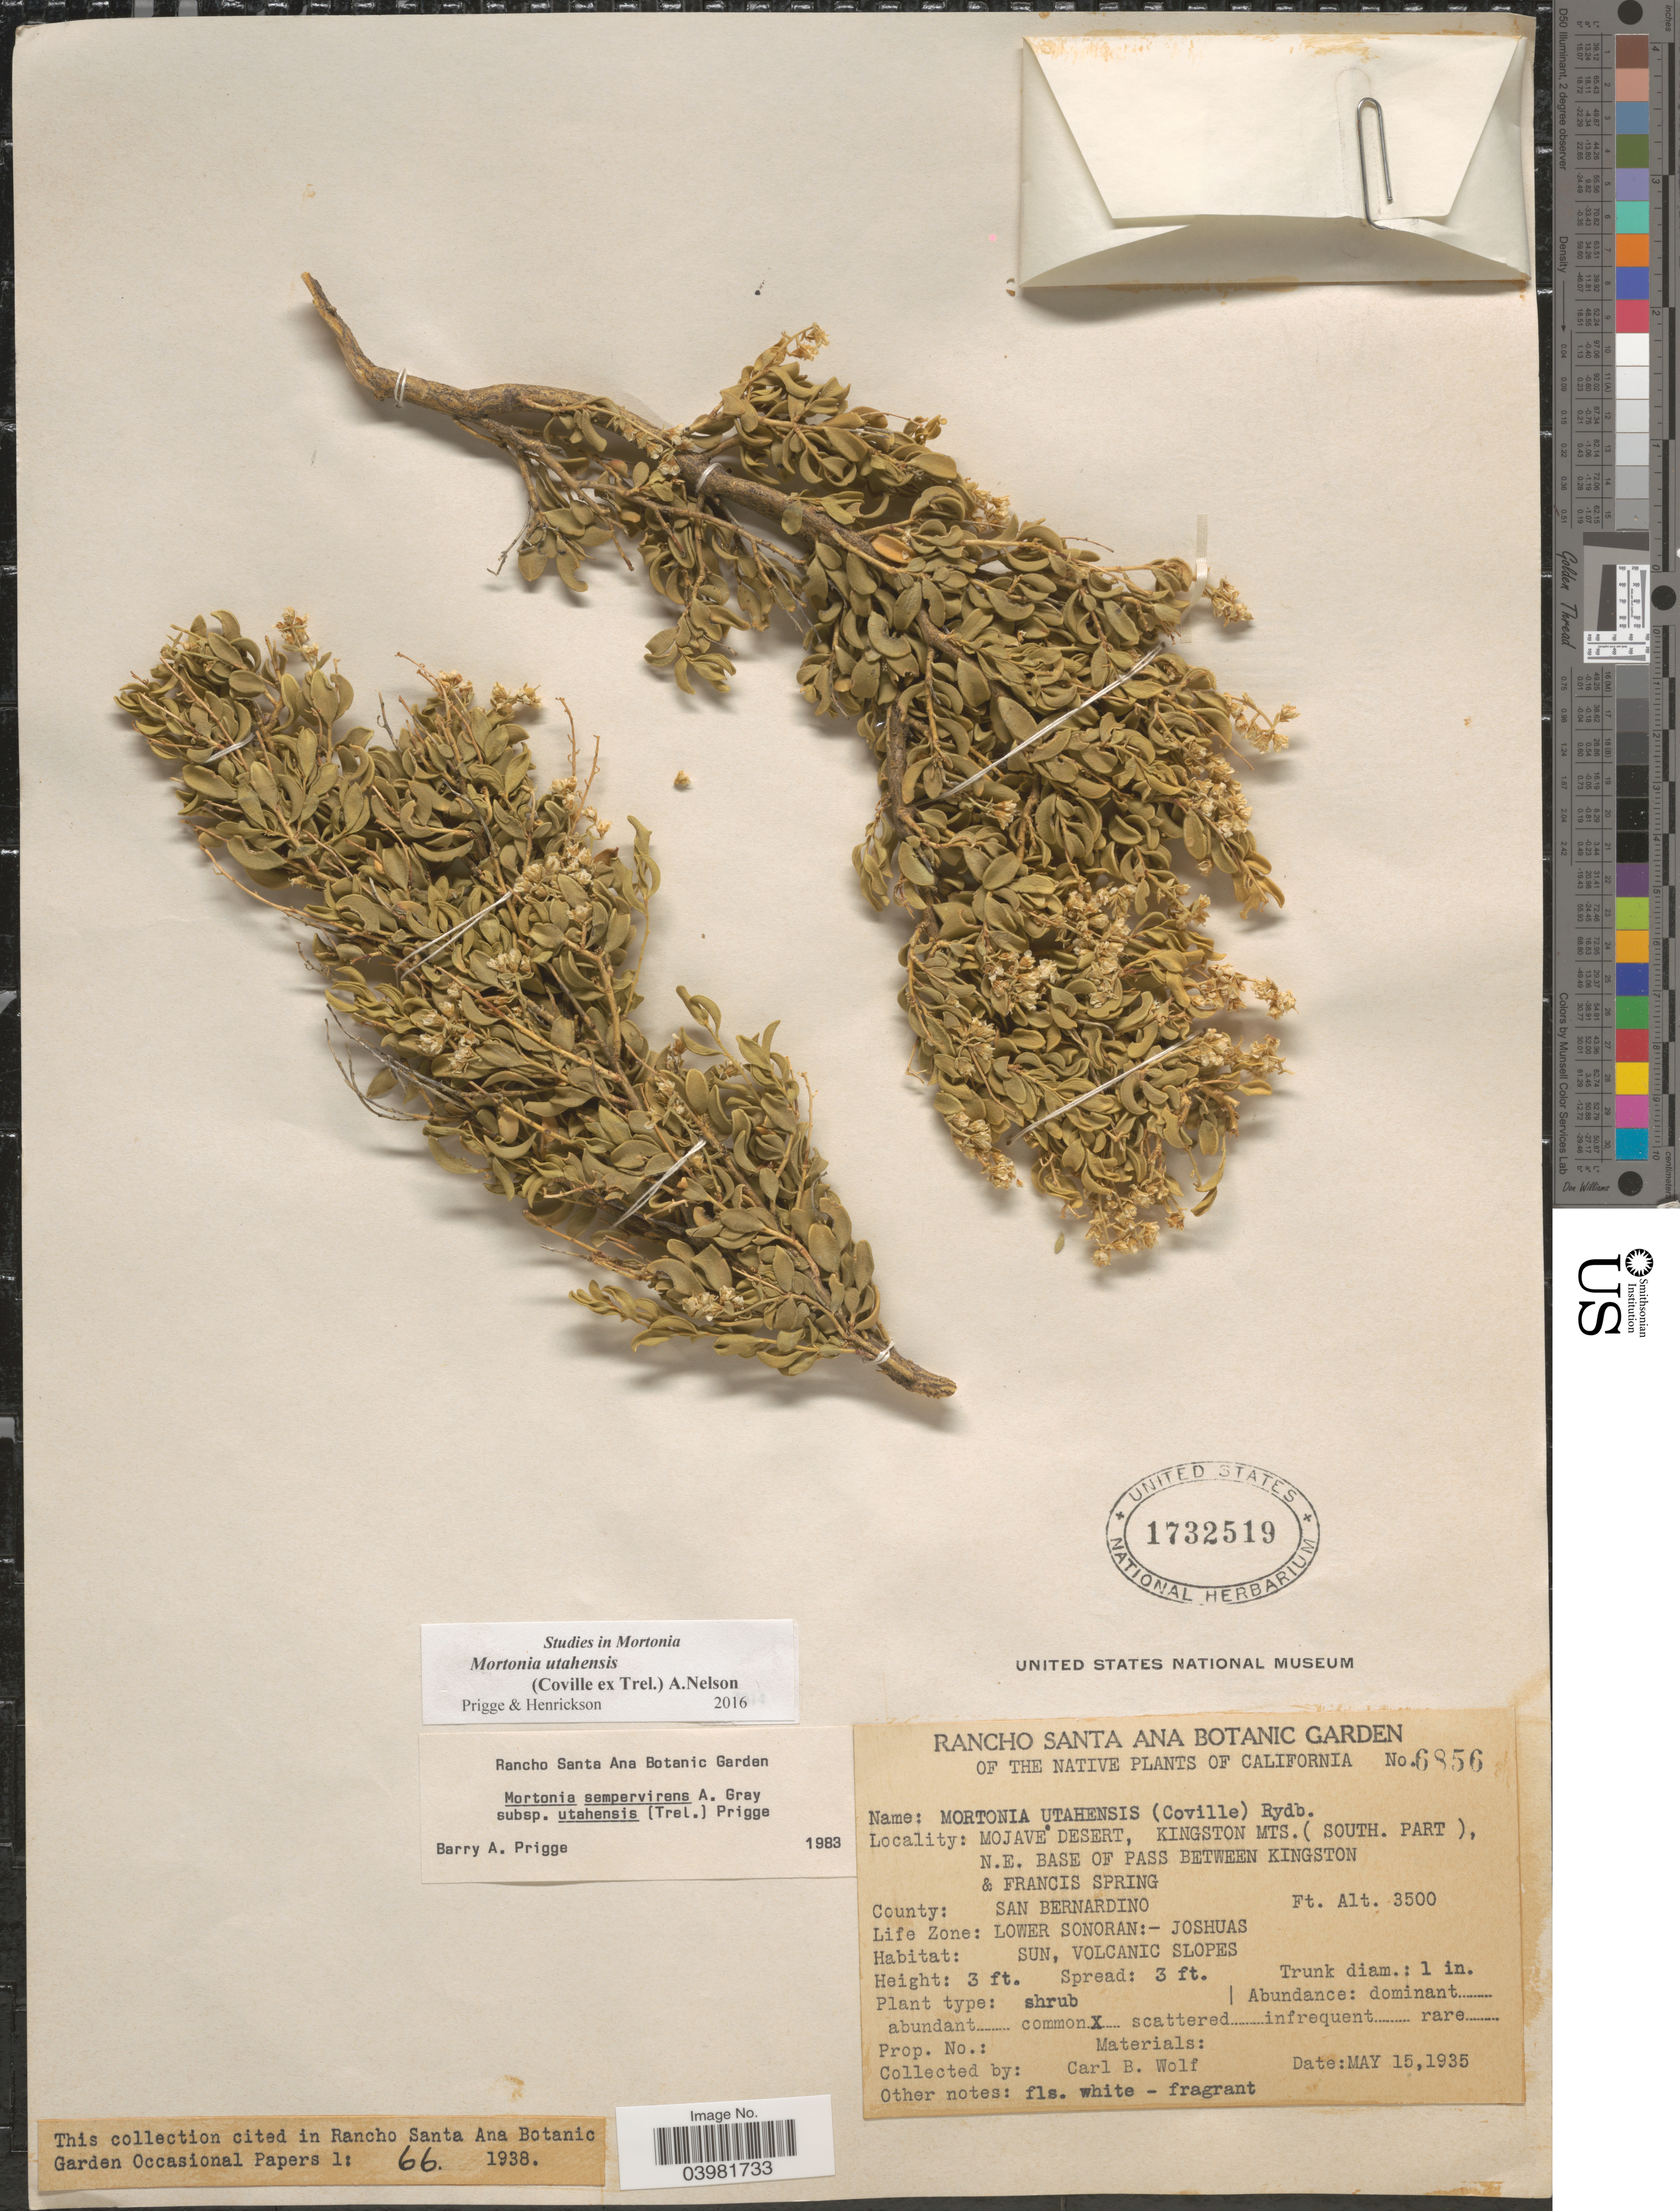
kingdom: Plantae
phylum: Tracheophyta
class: Magnoliopsida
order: Celastrales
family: Celastraceae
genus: Mortonia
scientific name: Mortonia utahensis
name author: (Coville ex Trel.) A. Nelson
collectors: C. B. Wolf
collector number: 6856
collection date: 1936-05-15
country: United States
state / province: California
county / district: San Bernardino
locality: Mojave Desert, Kingston Mts. (South. Part), N.E. Base of Pass between Kingston and Francis Spring. County: San Bernardino. Life Zone: Lower Sonoran: - Joshuas.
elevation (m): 1067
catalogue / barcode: US 1732519